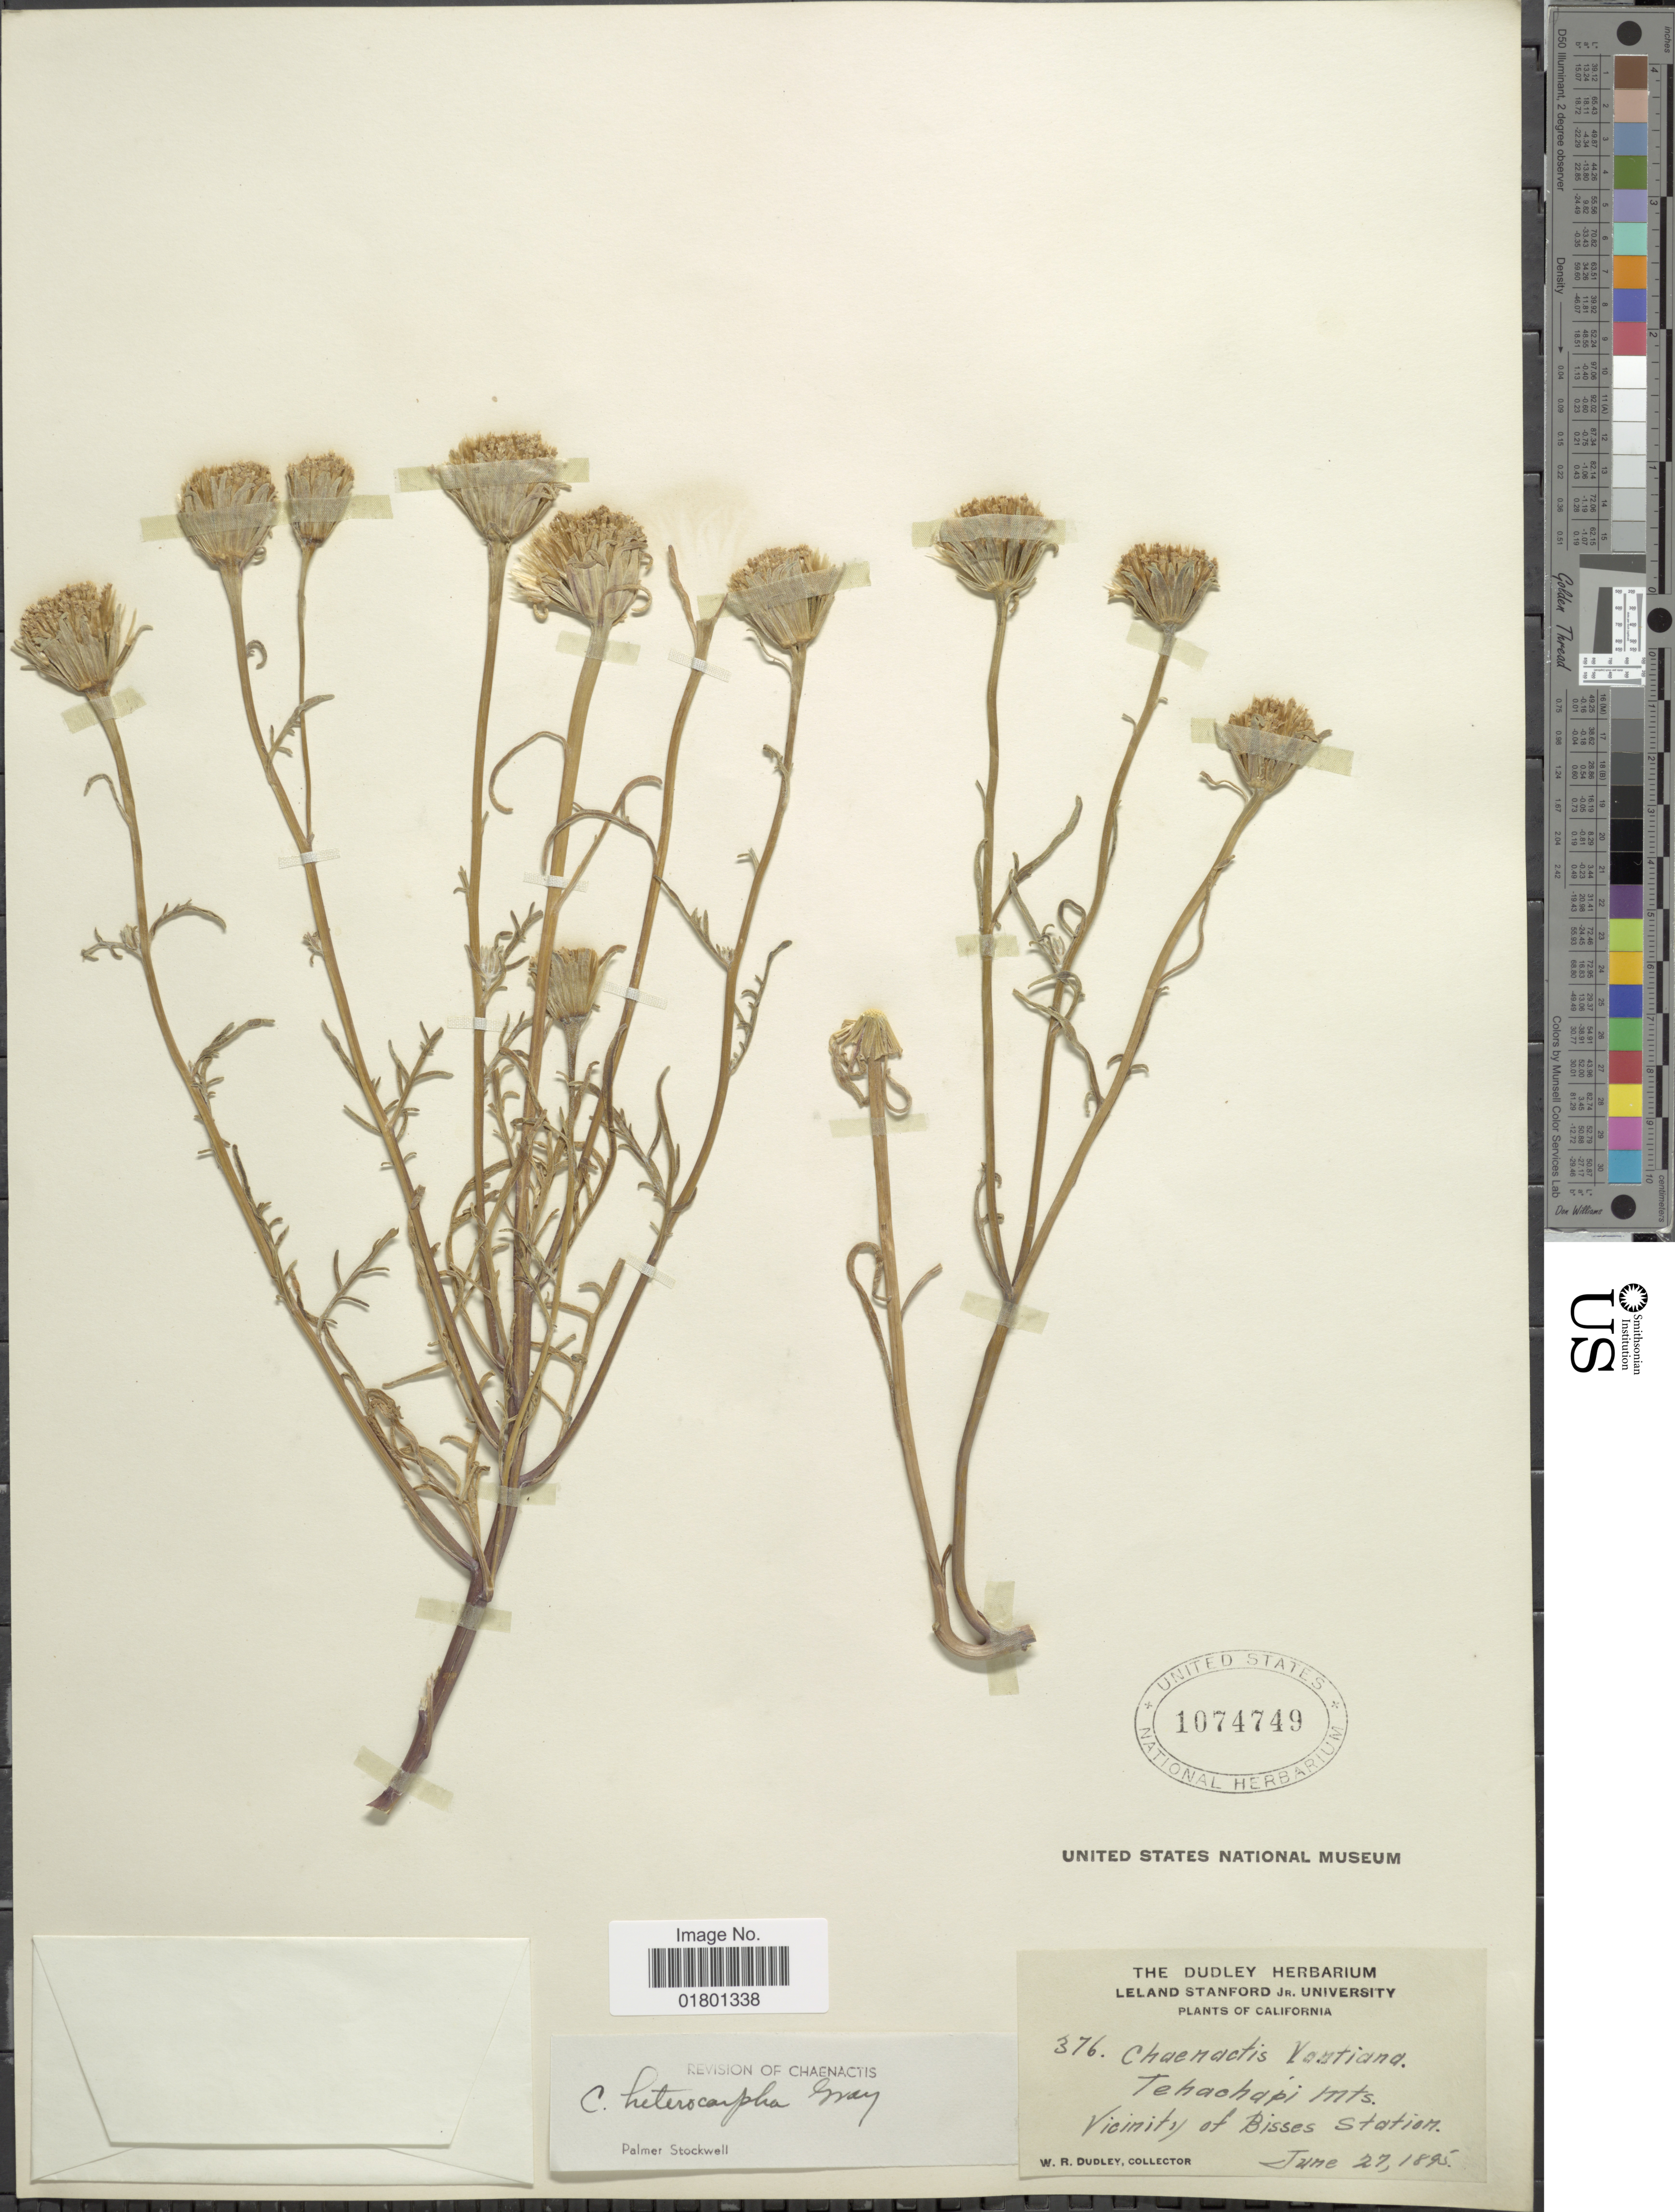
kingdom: Plantae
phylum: Tracheophyta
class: Magnoliopsida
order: Asterales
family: Asteraceae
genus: Chaenactis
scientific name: Chaenactis heterocarpha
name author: Torr. & A. Gray ex A. Gray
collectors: W. Dudley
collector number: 376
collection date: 1895-06-27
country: United States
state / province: California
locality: Tehachapi Mts., Vicinity of Bisses Station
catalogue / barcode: US 1074749